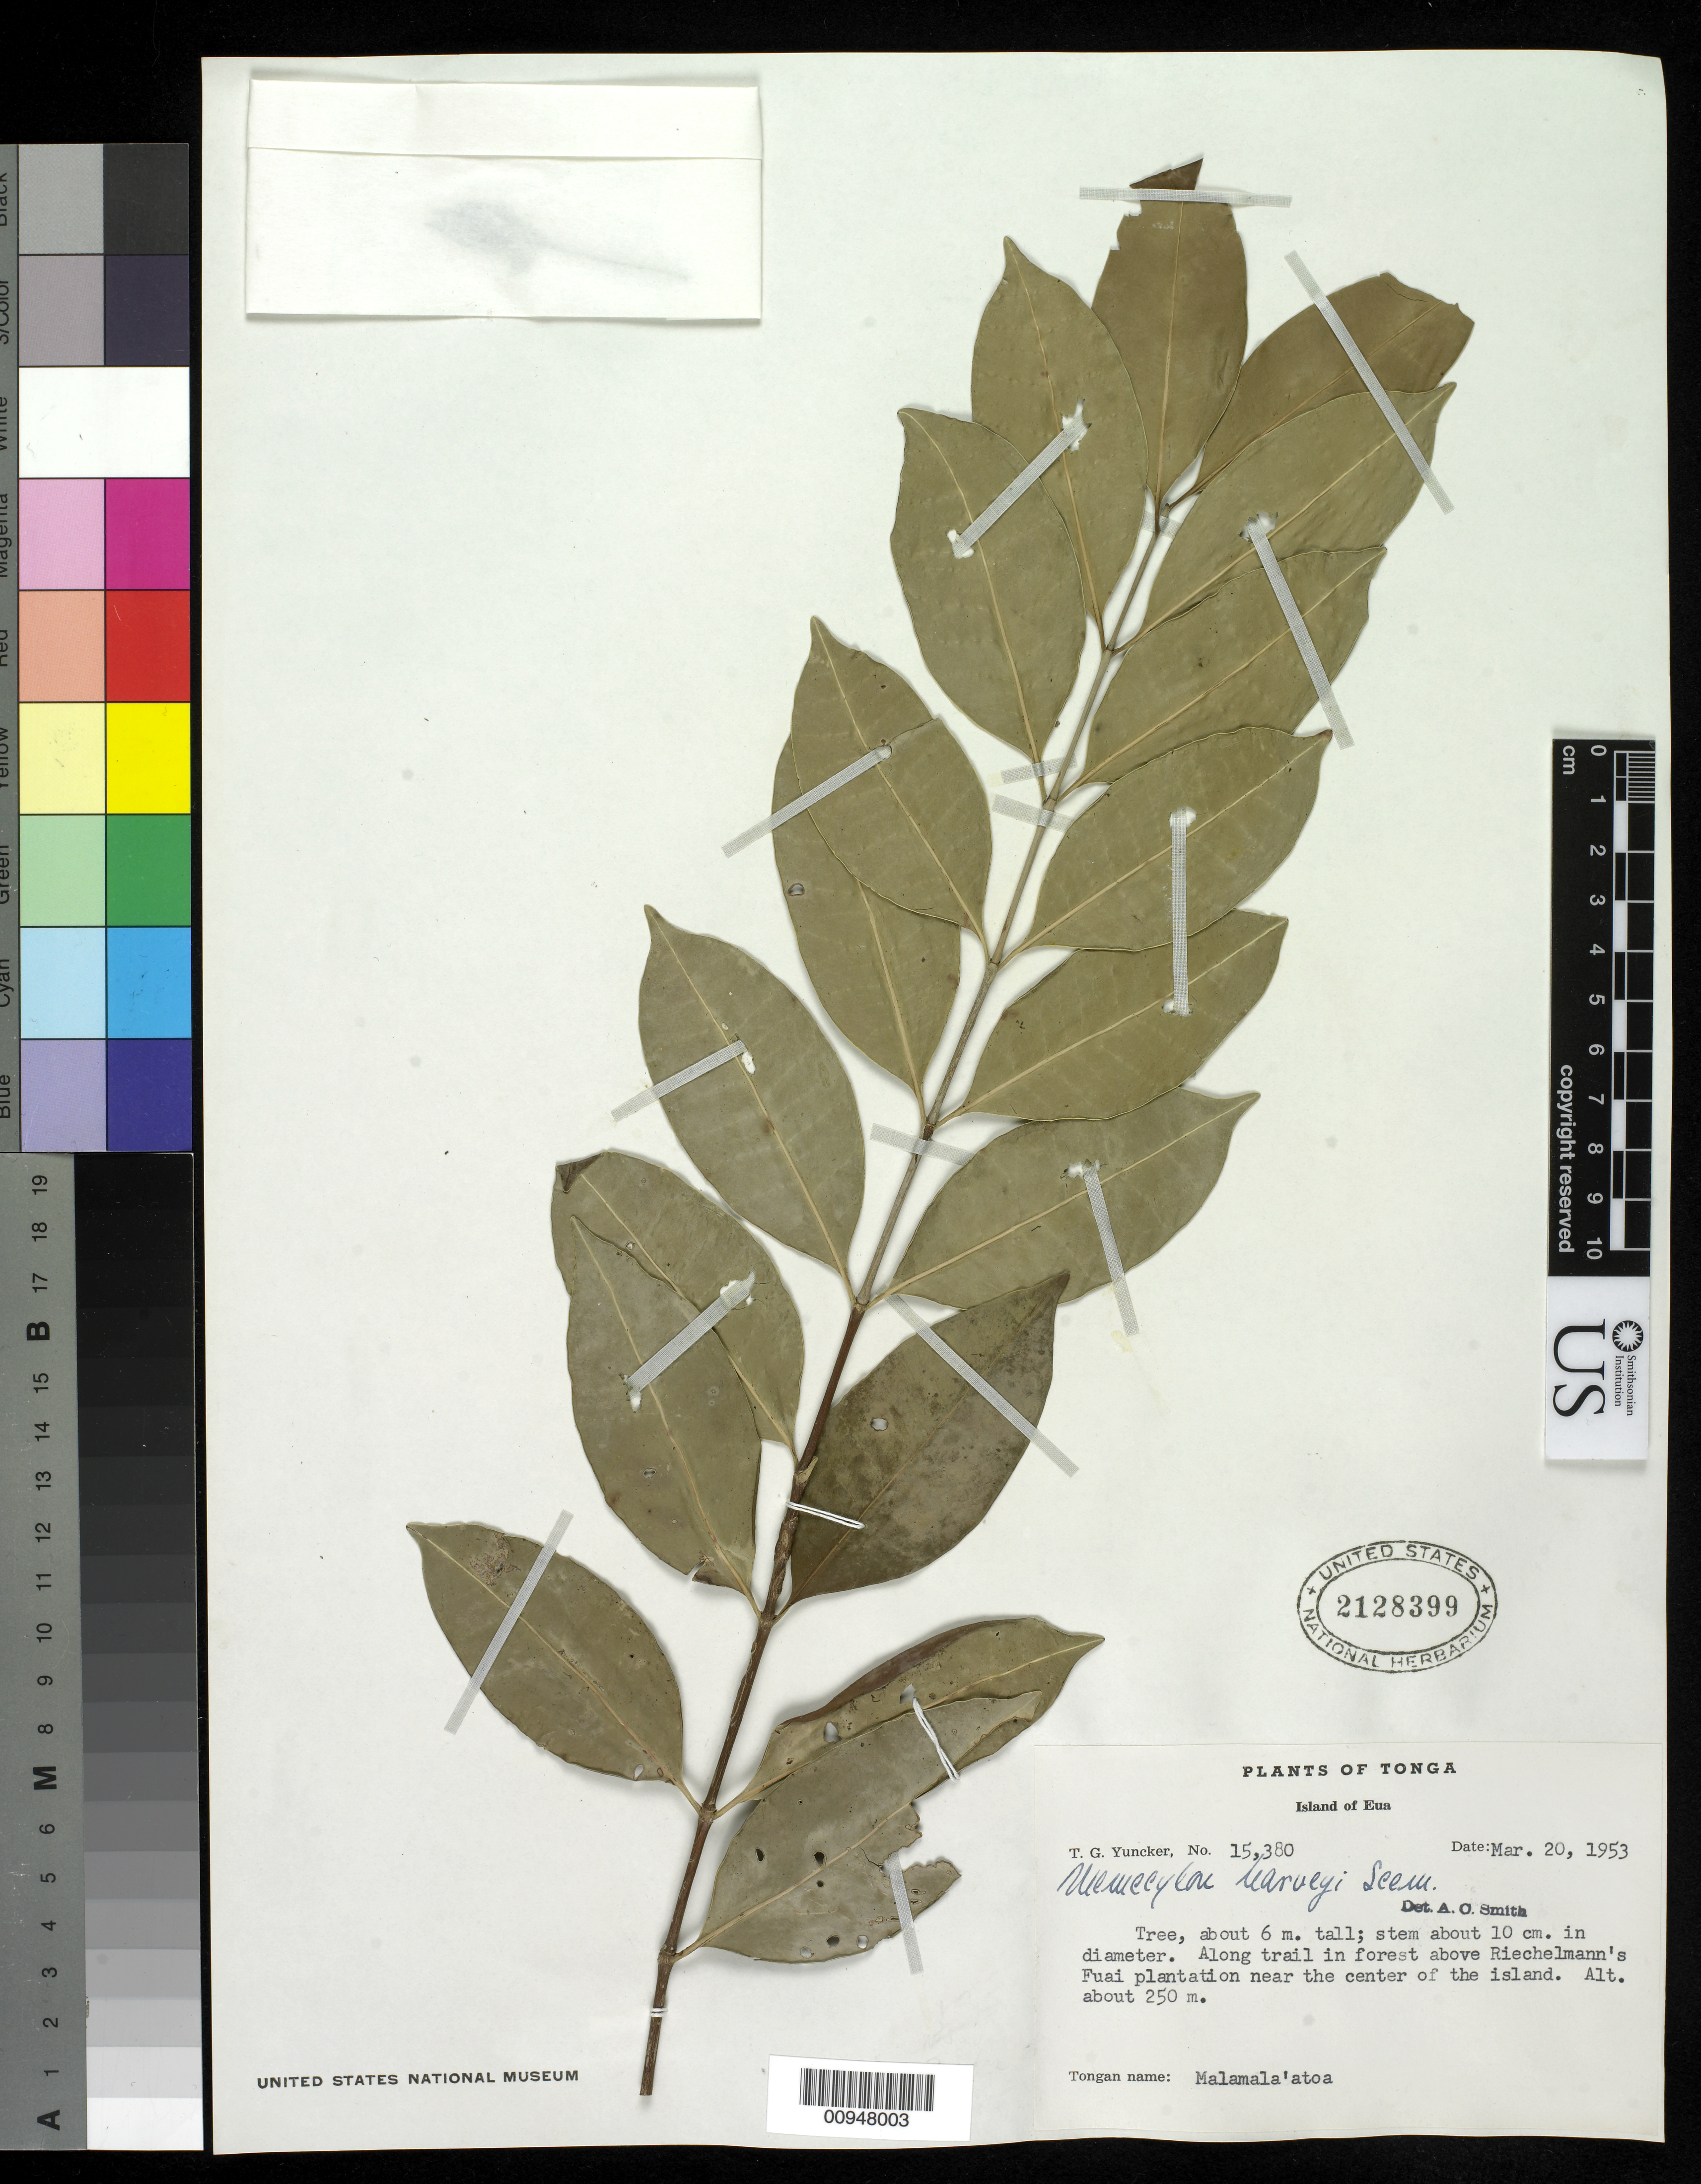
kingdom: Plantae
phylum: Tracheophyta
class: Magnoliopsida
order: Myrtales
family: Melastomataceae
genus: Memecylon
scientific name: Memecylon harveyi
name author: Seem.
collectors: T. G. Yuncker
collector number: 15380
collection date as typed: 20 Mar 1953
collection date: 1953-03-20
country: Tonga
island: Eua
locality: Trail in forest above Riechelmann's Faui plantation near island center.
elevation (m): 250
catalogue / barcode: US 2128399